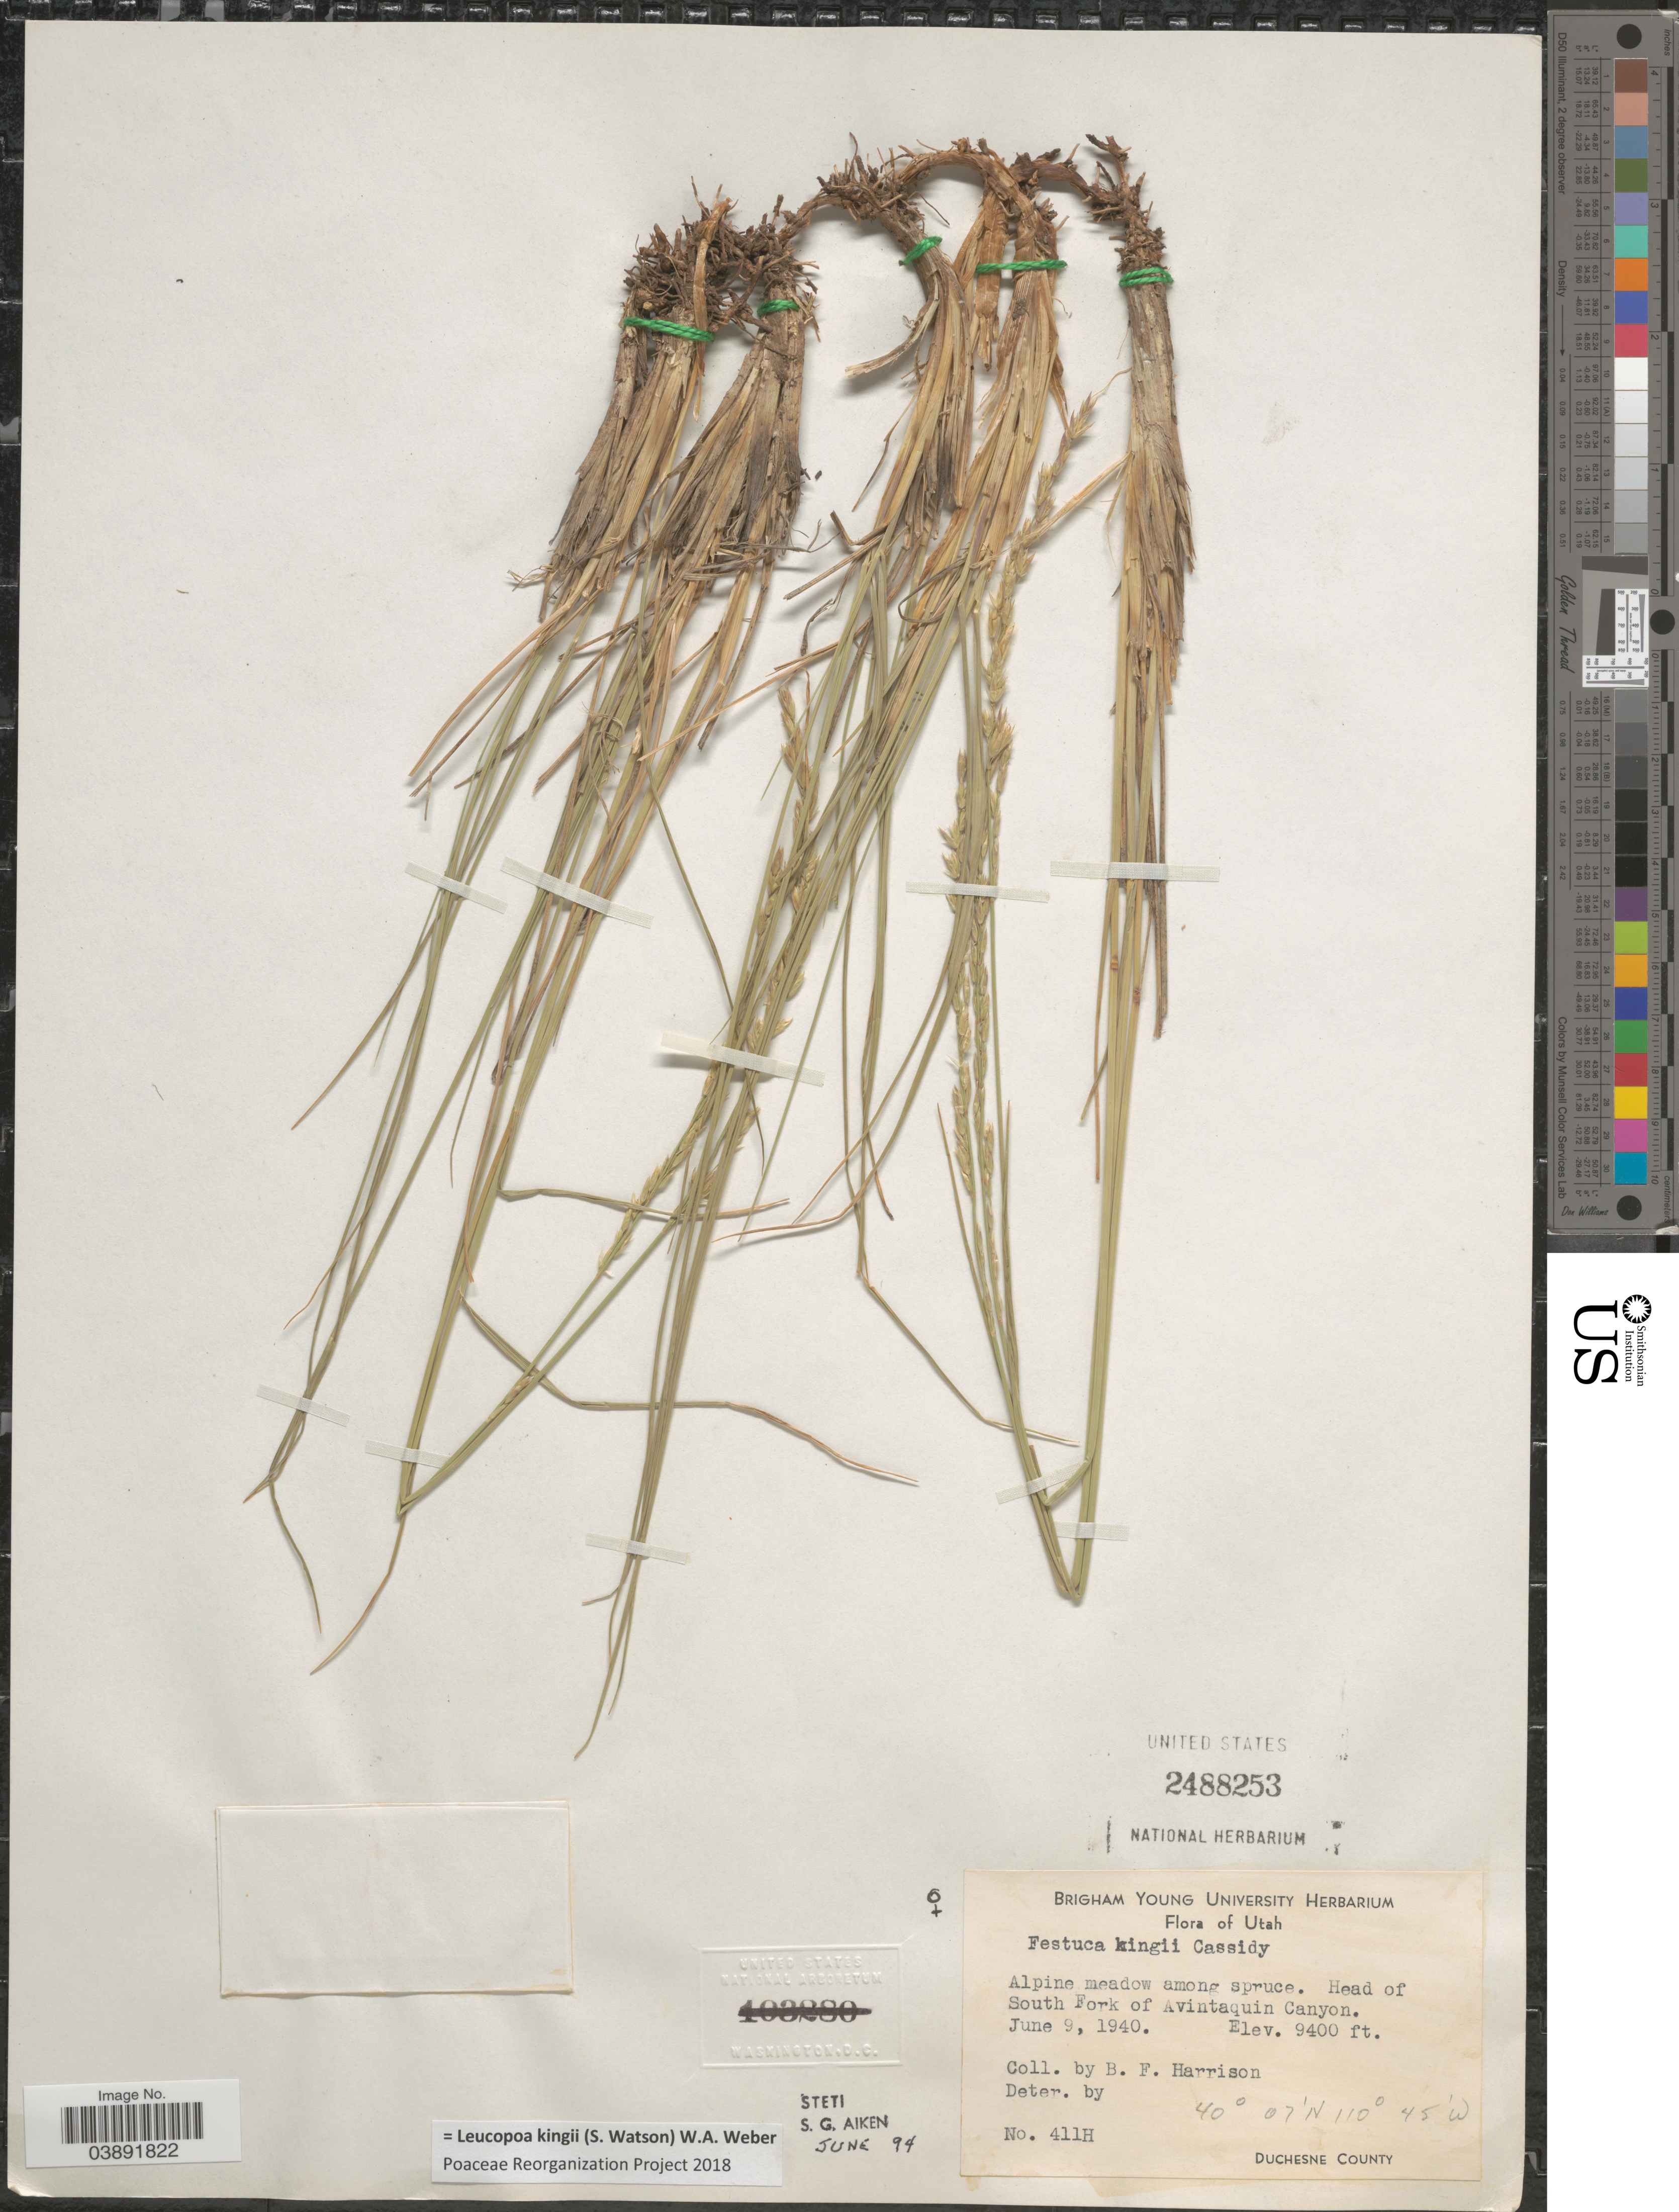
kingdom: Plantae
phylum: Tracheophyta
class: Liliopsida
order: Poales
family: Poaceae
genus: Hesperochloa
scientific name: Hesperochloa kingii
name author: (S. Watson) Rydb.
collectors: B. F. Harrison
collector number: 411H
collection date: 1940-06-09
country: United States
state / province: Utah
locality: Head of South Fork of Avintaquin Canyon. Duchesne County.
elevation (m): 2865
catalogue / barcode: US 2488253